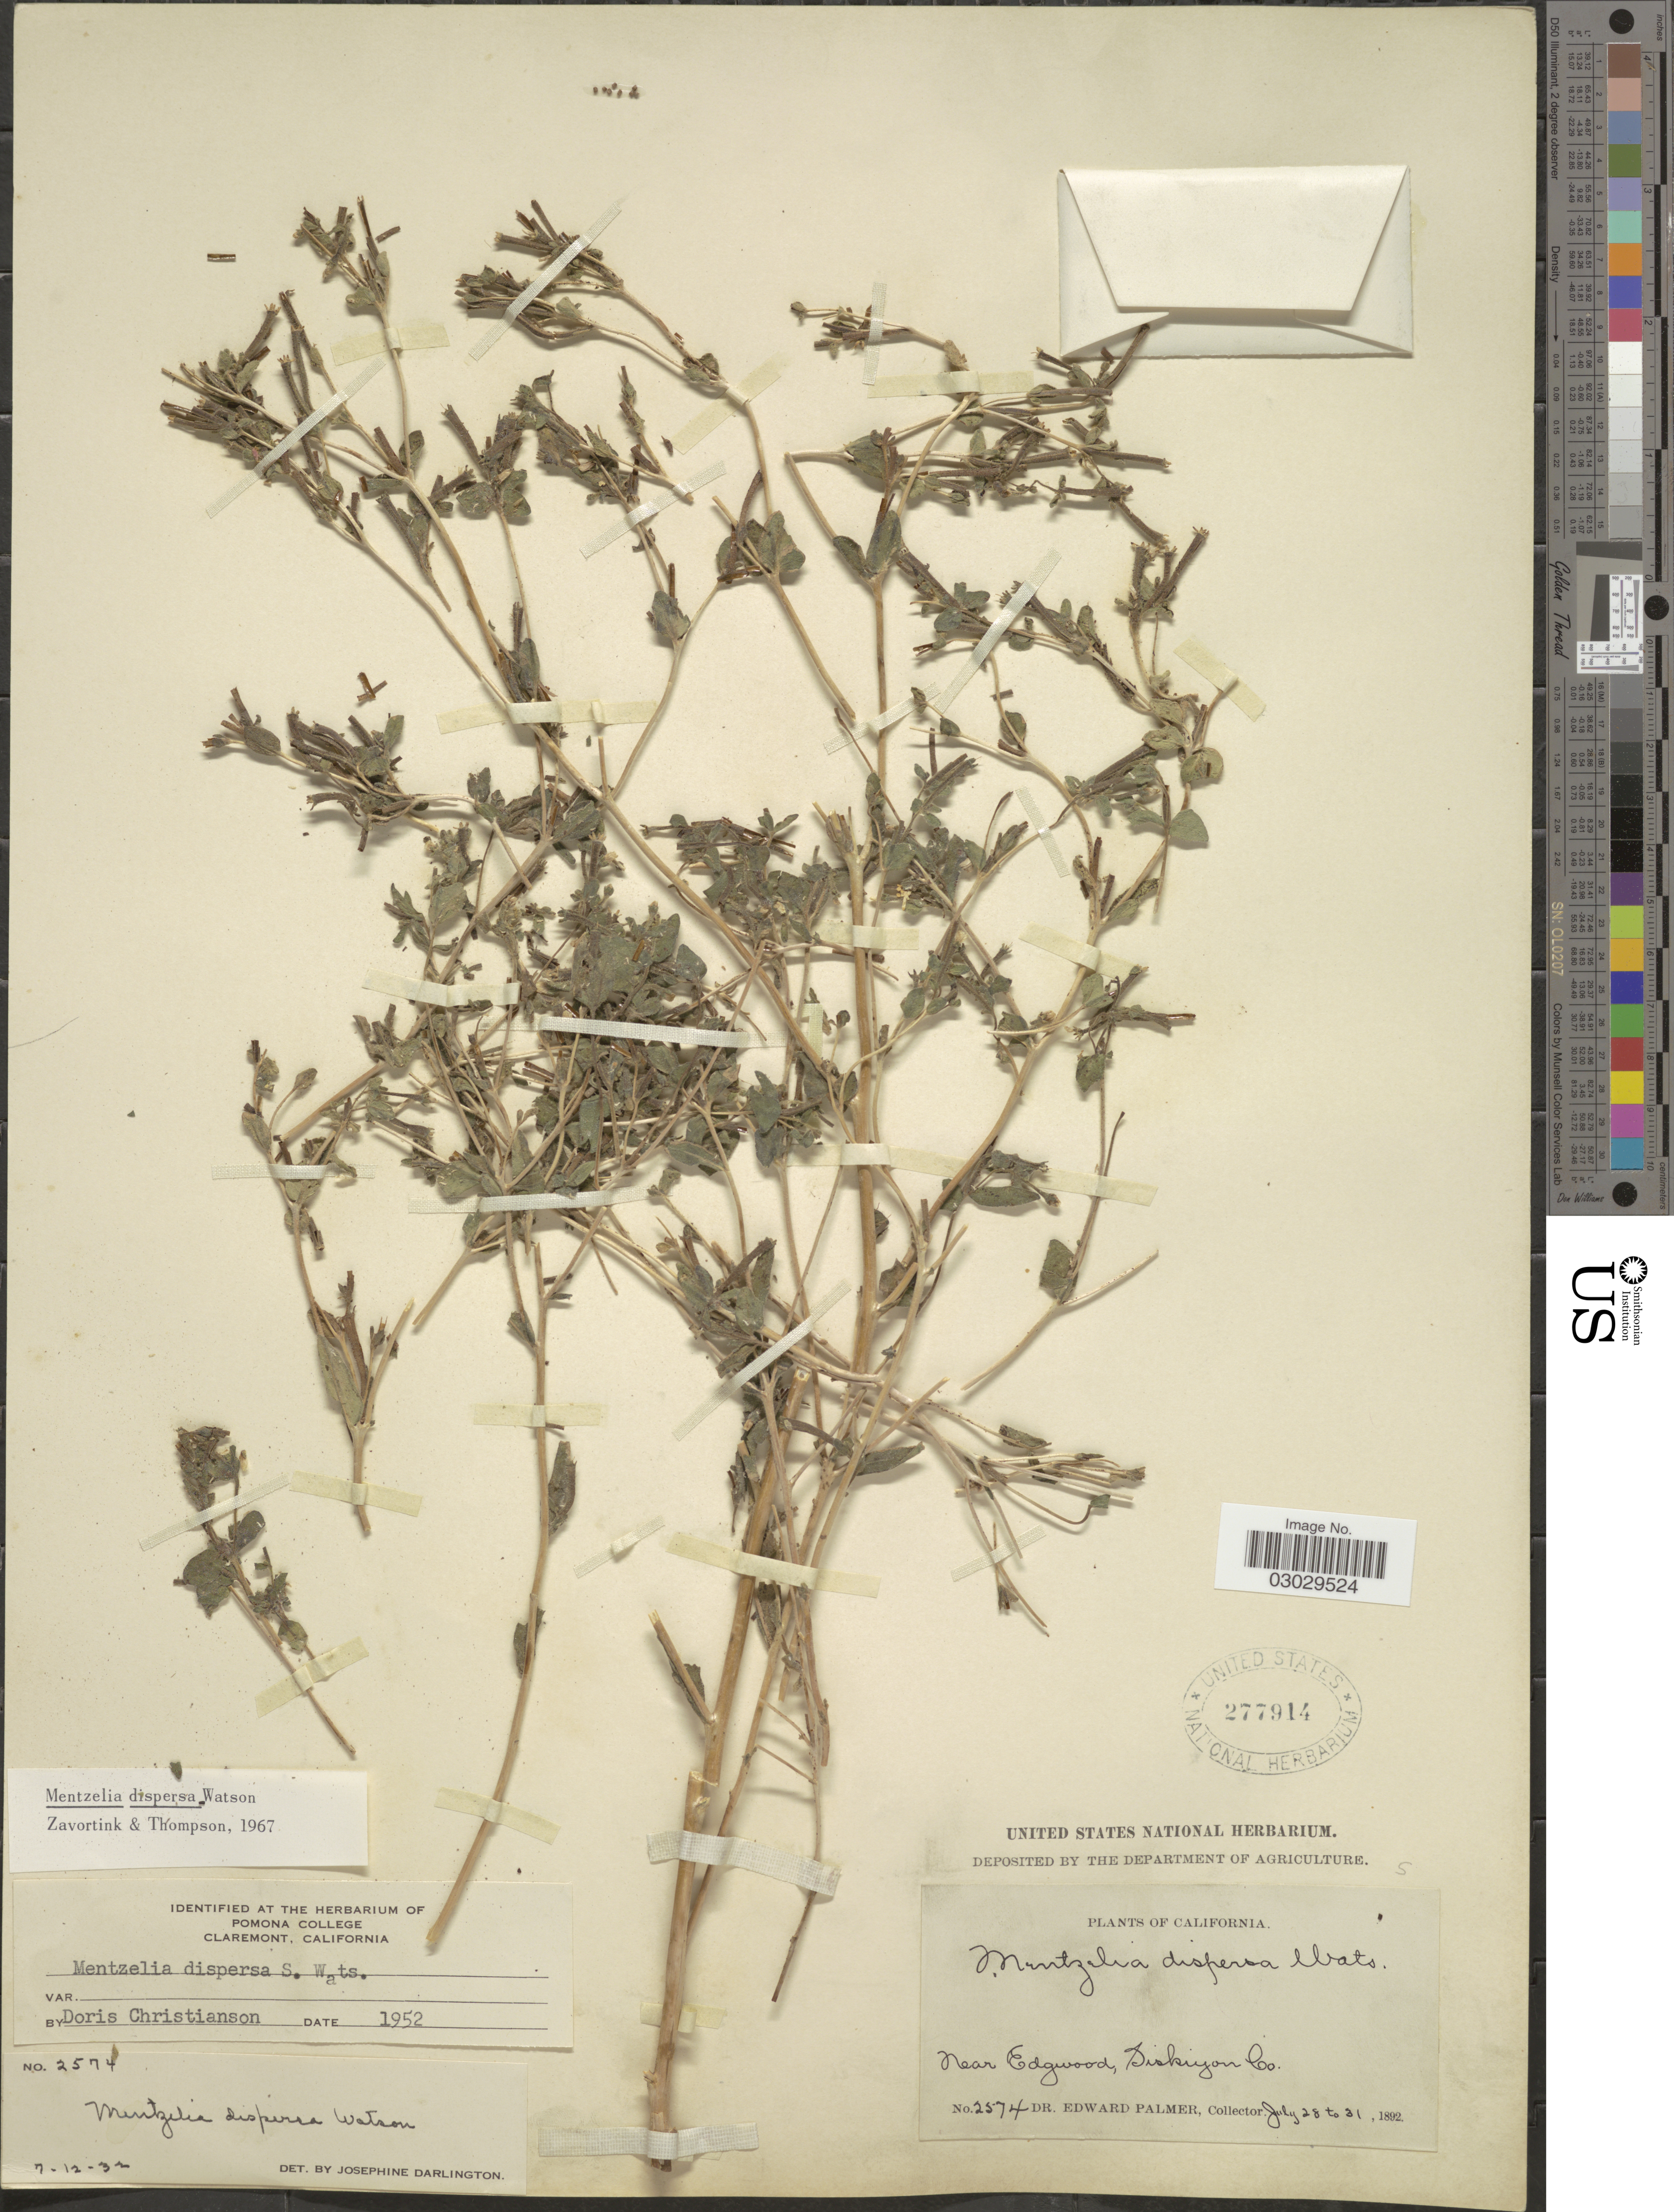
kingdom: Plantae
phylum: Tracheophyta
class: Magnoliopsida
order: Cornales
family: Loasaceae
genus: Mentzelia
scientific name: Mentzelia dispersa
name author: S. Watson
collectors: E. Palmer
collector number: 2574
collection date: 1892-07-28/1892-07-31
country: United States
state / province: California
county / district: Siskiyou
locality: Near Edgwood, Siskiyou Co.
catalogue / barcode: US 277914